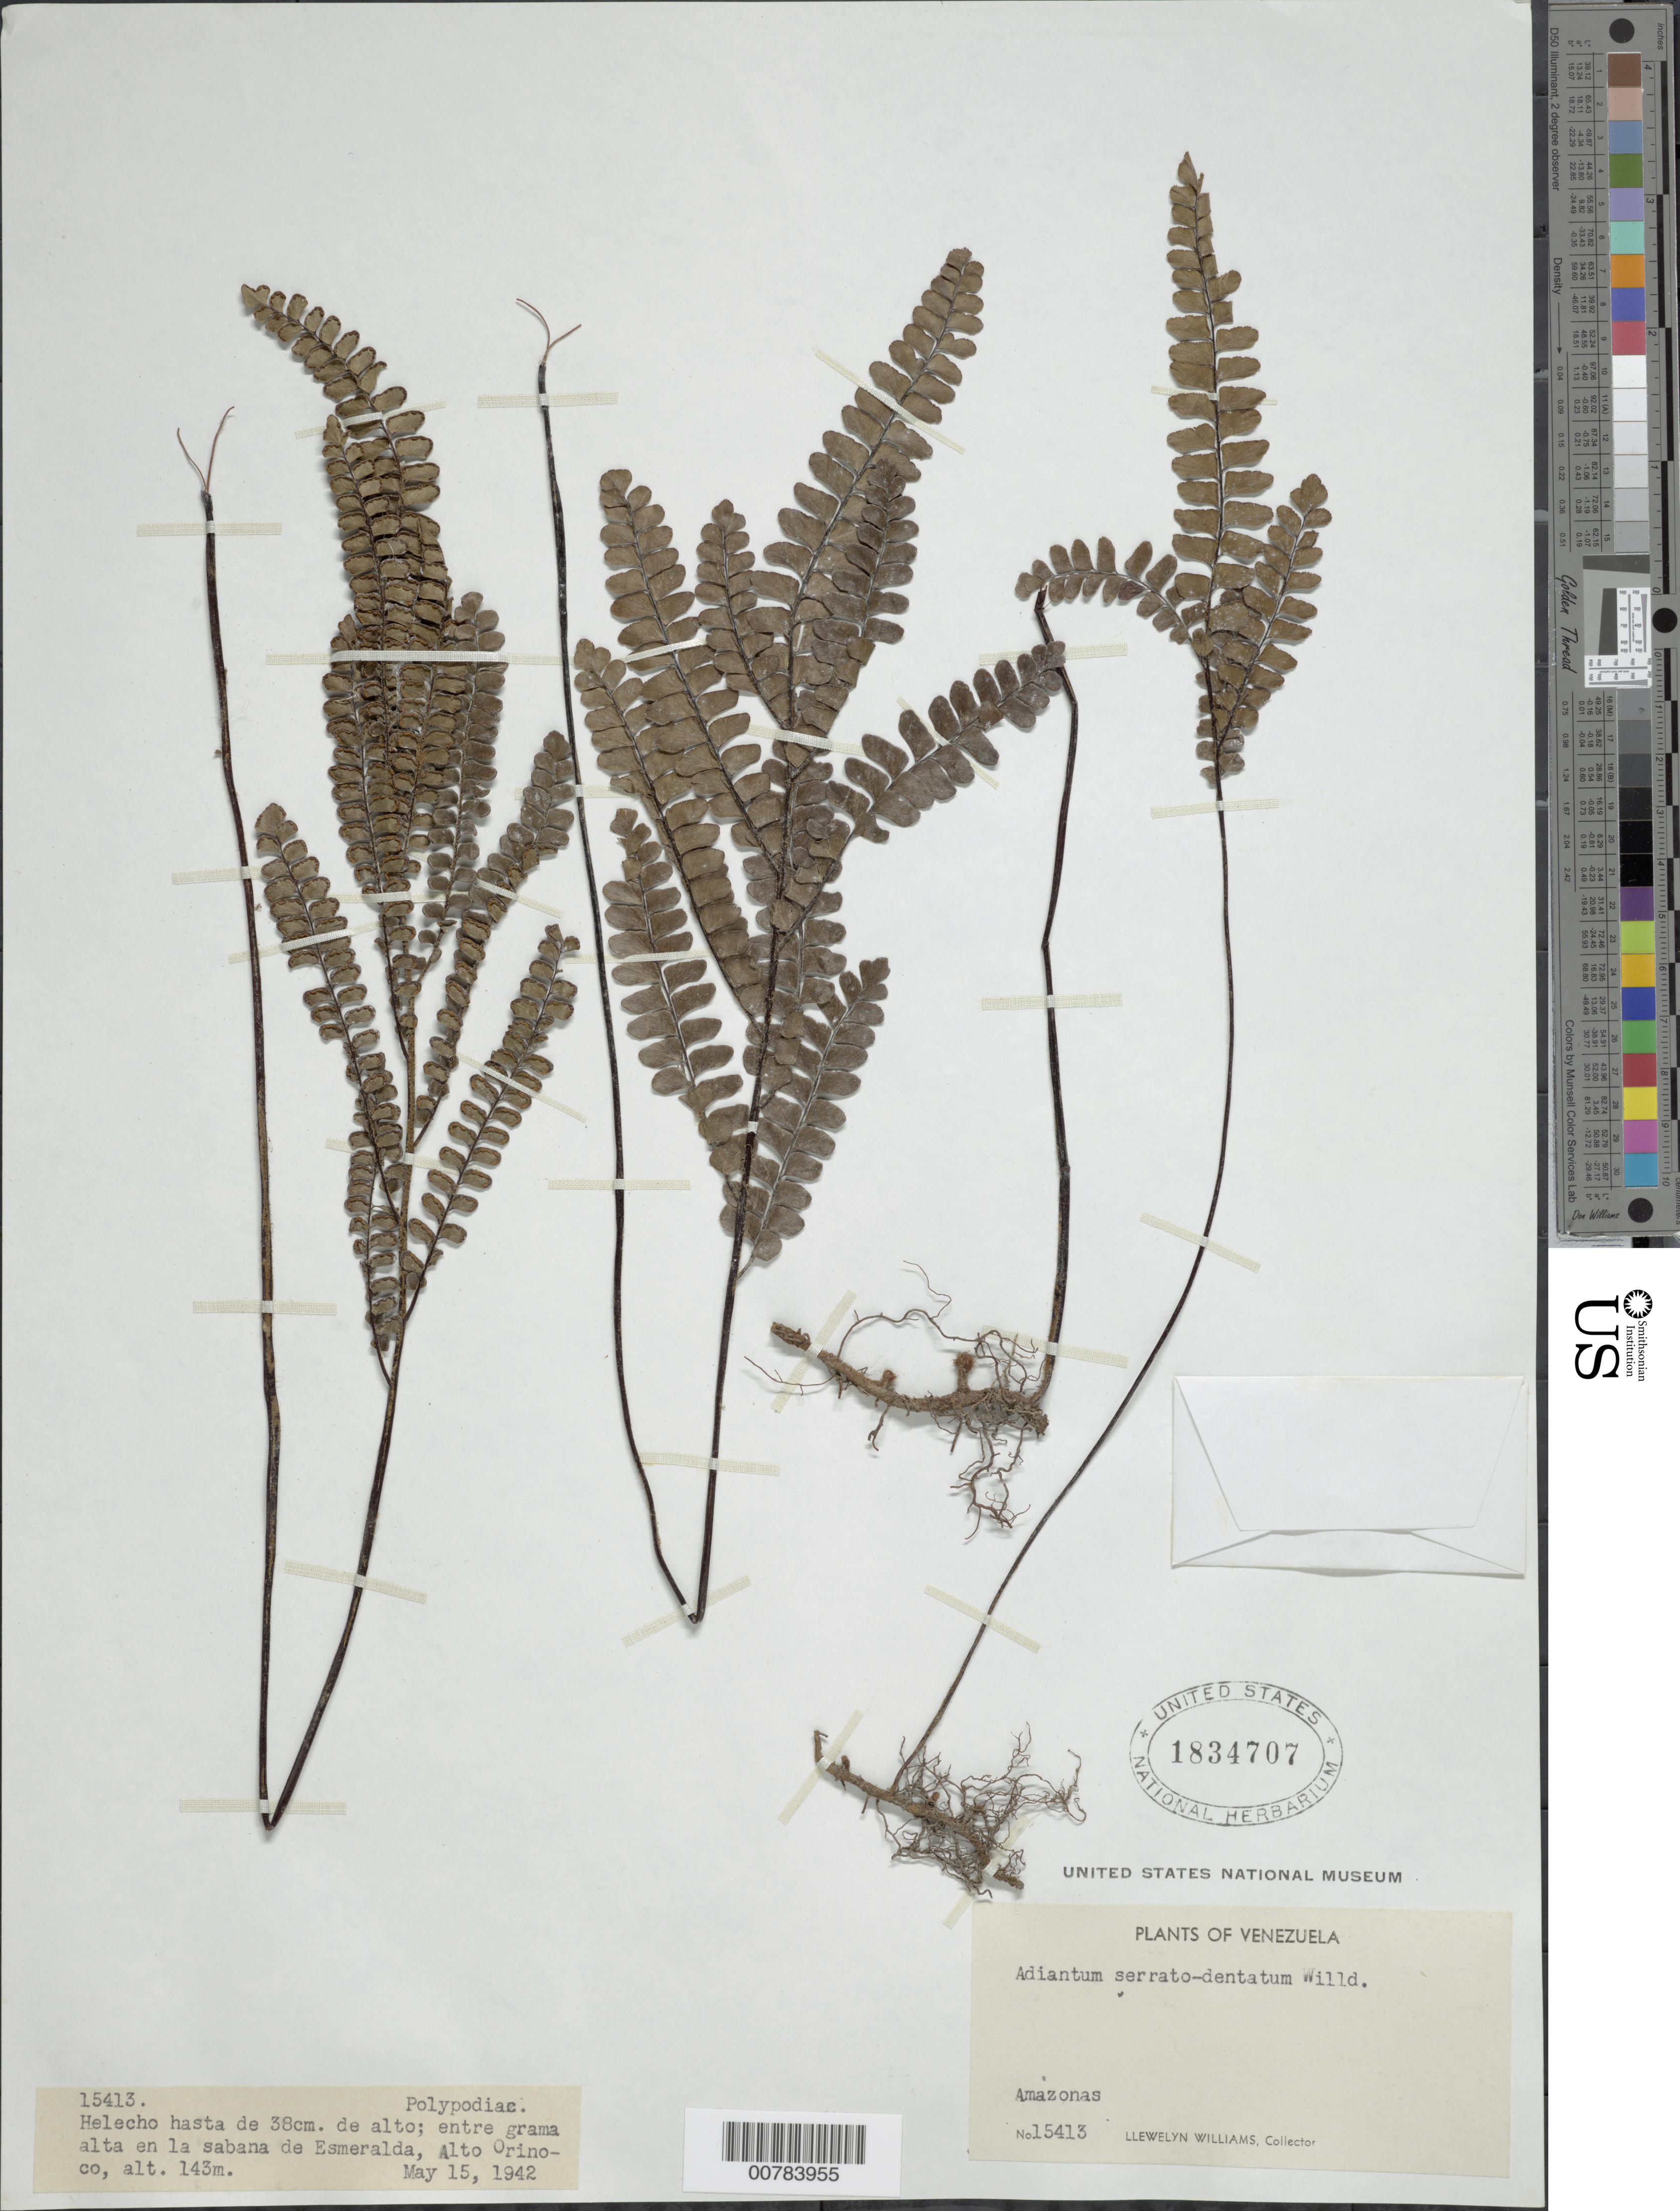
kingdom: Plantae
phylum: Tracheophyta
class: Polypodiopsida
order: Polypodiales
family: Pteridaceae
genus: Adiantum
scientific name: Adiantum serratodentatum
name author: Humb. & Bonpl. ex Willd.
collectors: Ll. Williams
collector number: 15413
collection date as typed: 15-May-42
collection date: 1942-05-15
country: Venezuela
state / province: Amazonas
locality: Esmeralda, Alto Orinoco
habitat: Entre grama alta en la sabana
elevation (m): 143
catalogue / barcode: US 1834707